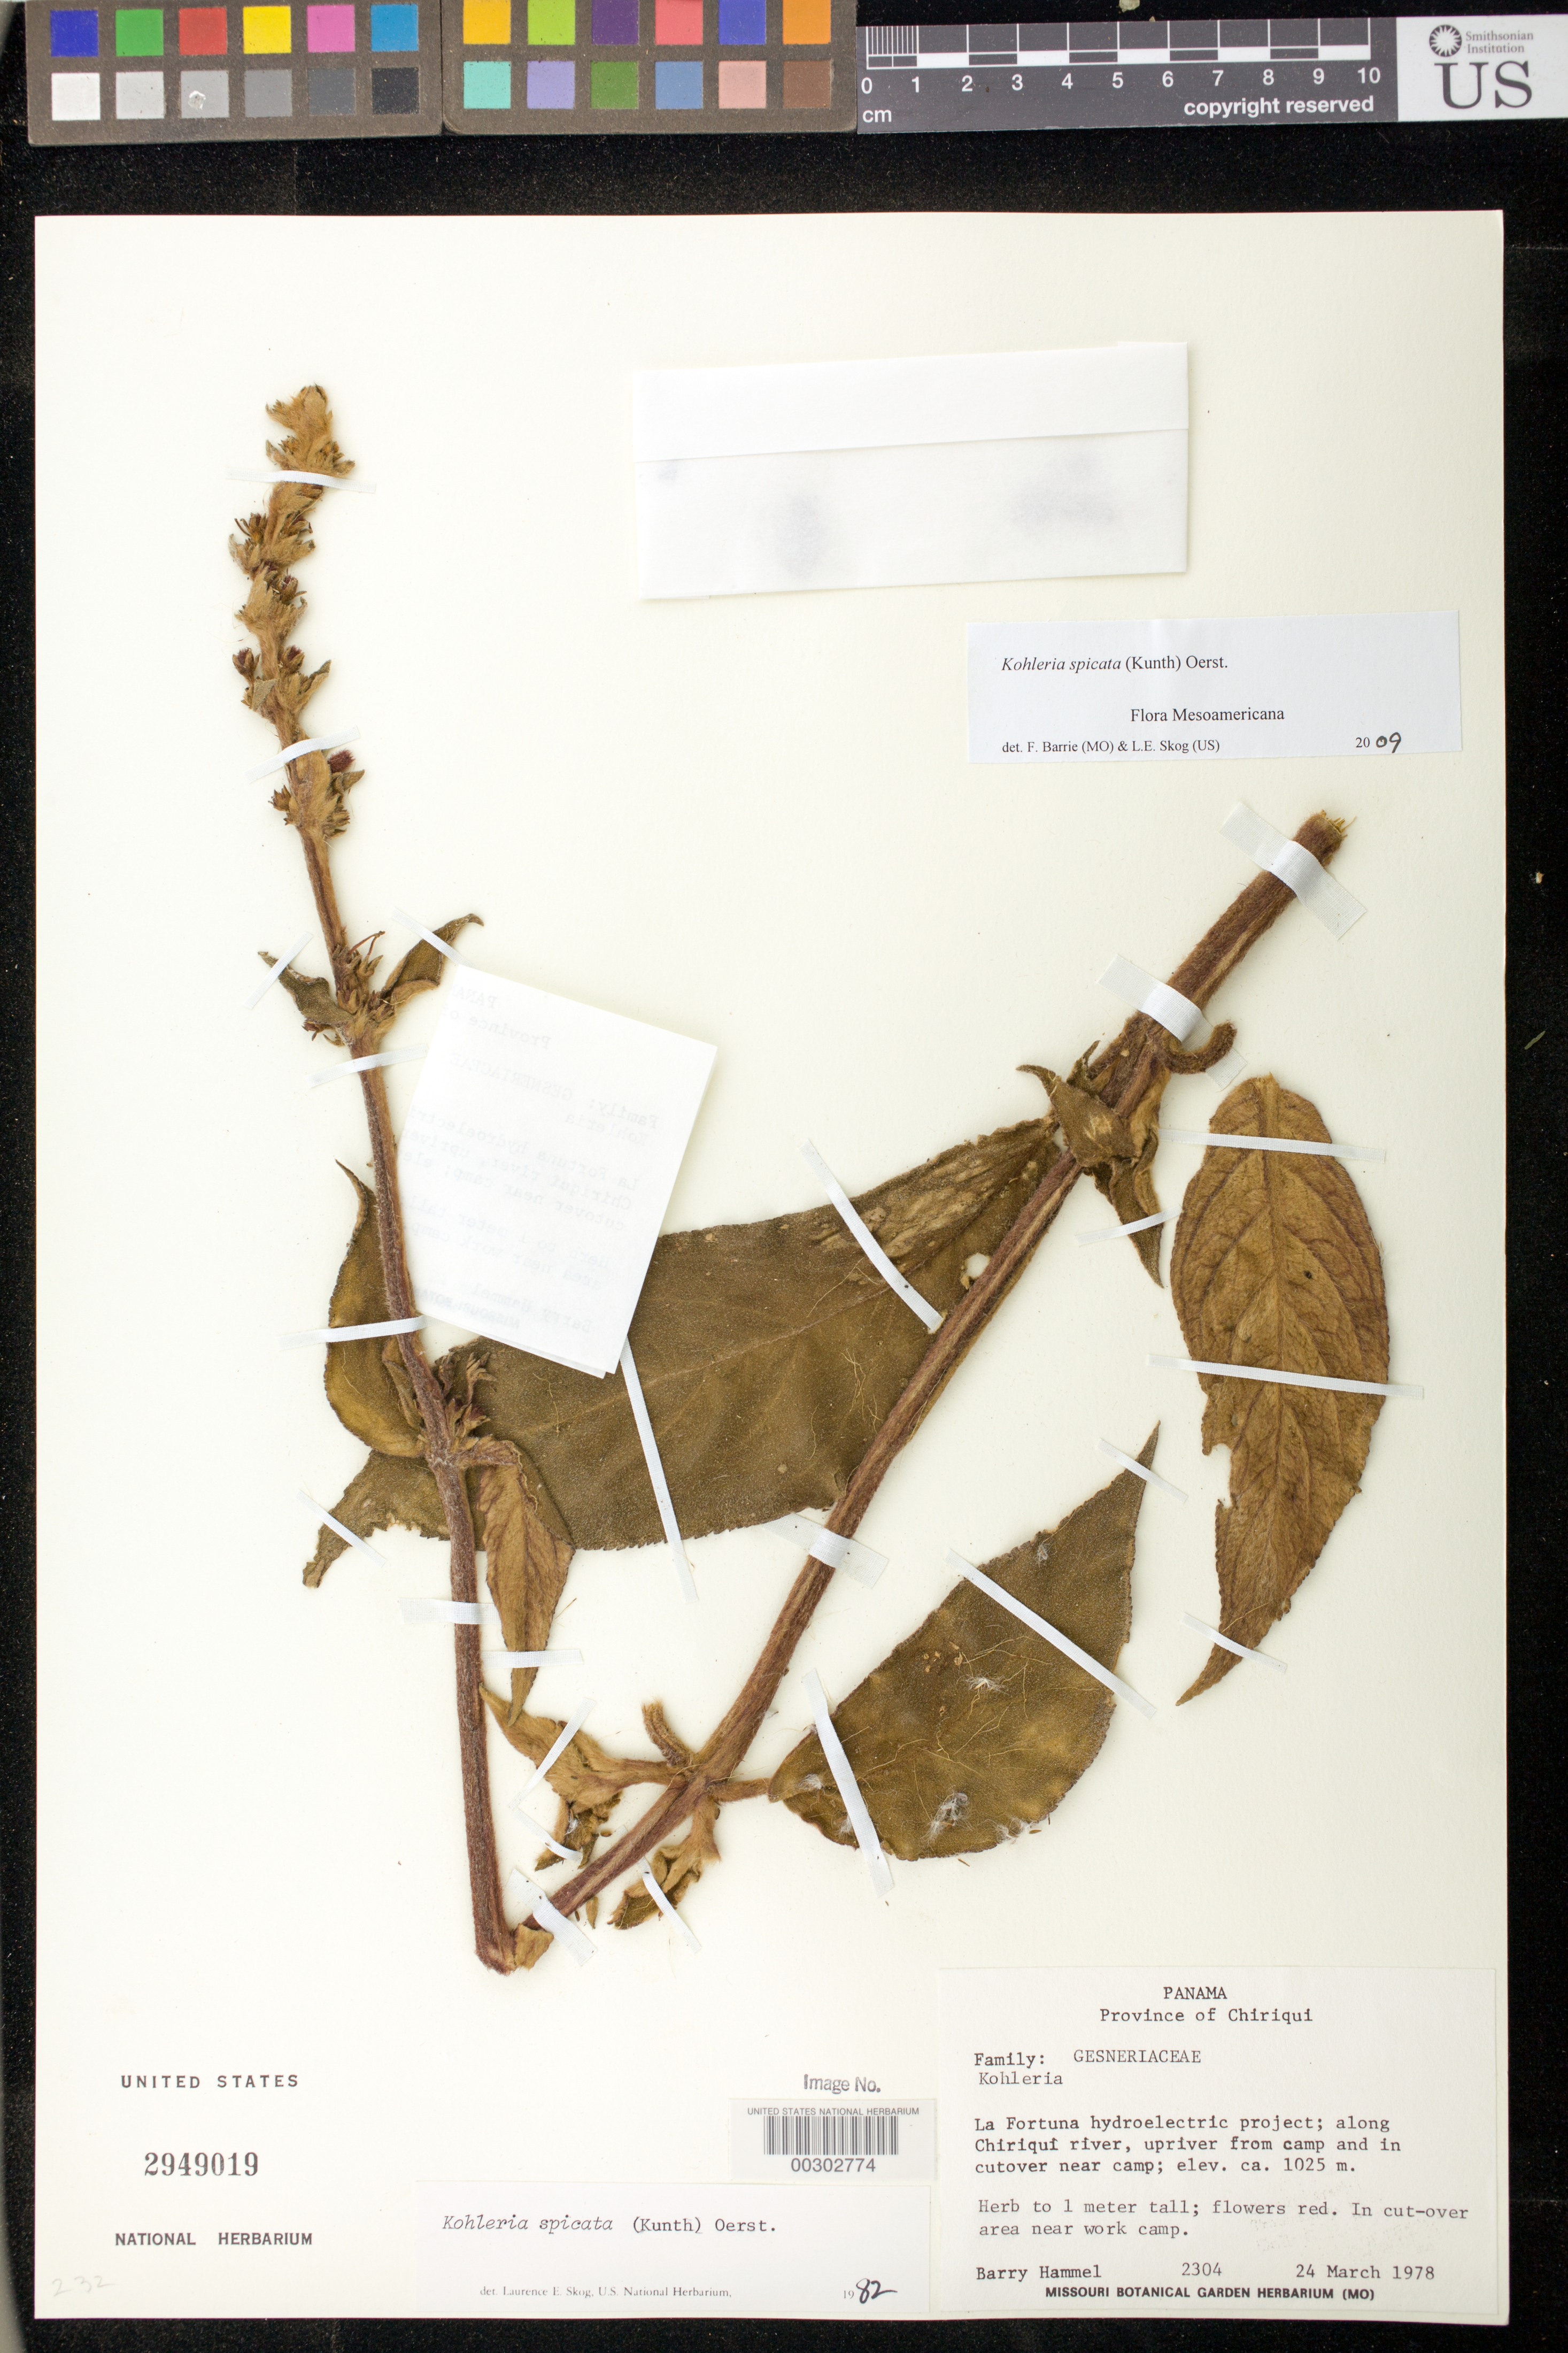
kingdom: Plantae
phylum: Tracheophyta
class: Magnoliopsida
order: Lamiales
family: Gesneriaceae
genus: Kohleria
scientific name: Kohleria spicata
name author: (Kunth) Oerst.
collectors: B. Hammel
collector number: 2304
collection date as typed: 24 Mar 1978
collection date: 1978-03-24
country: Panama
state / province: Chiriquí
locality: La Fortuna Hydroelectric Project, along Chiriqui River, upriver from camp and in cutover near camp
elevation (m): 1025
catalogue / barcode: US 2949019